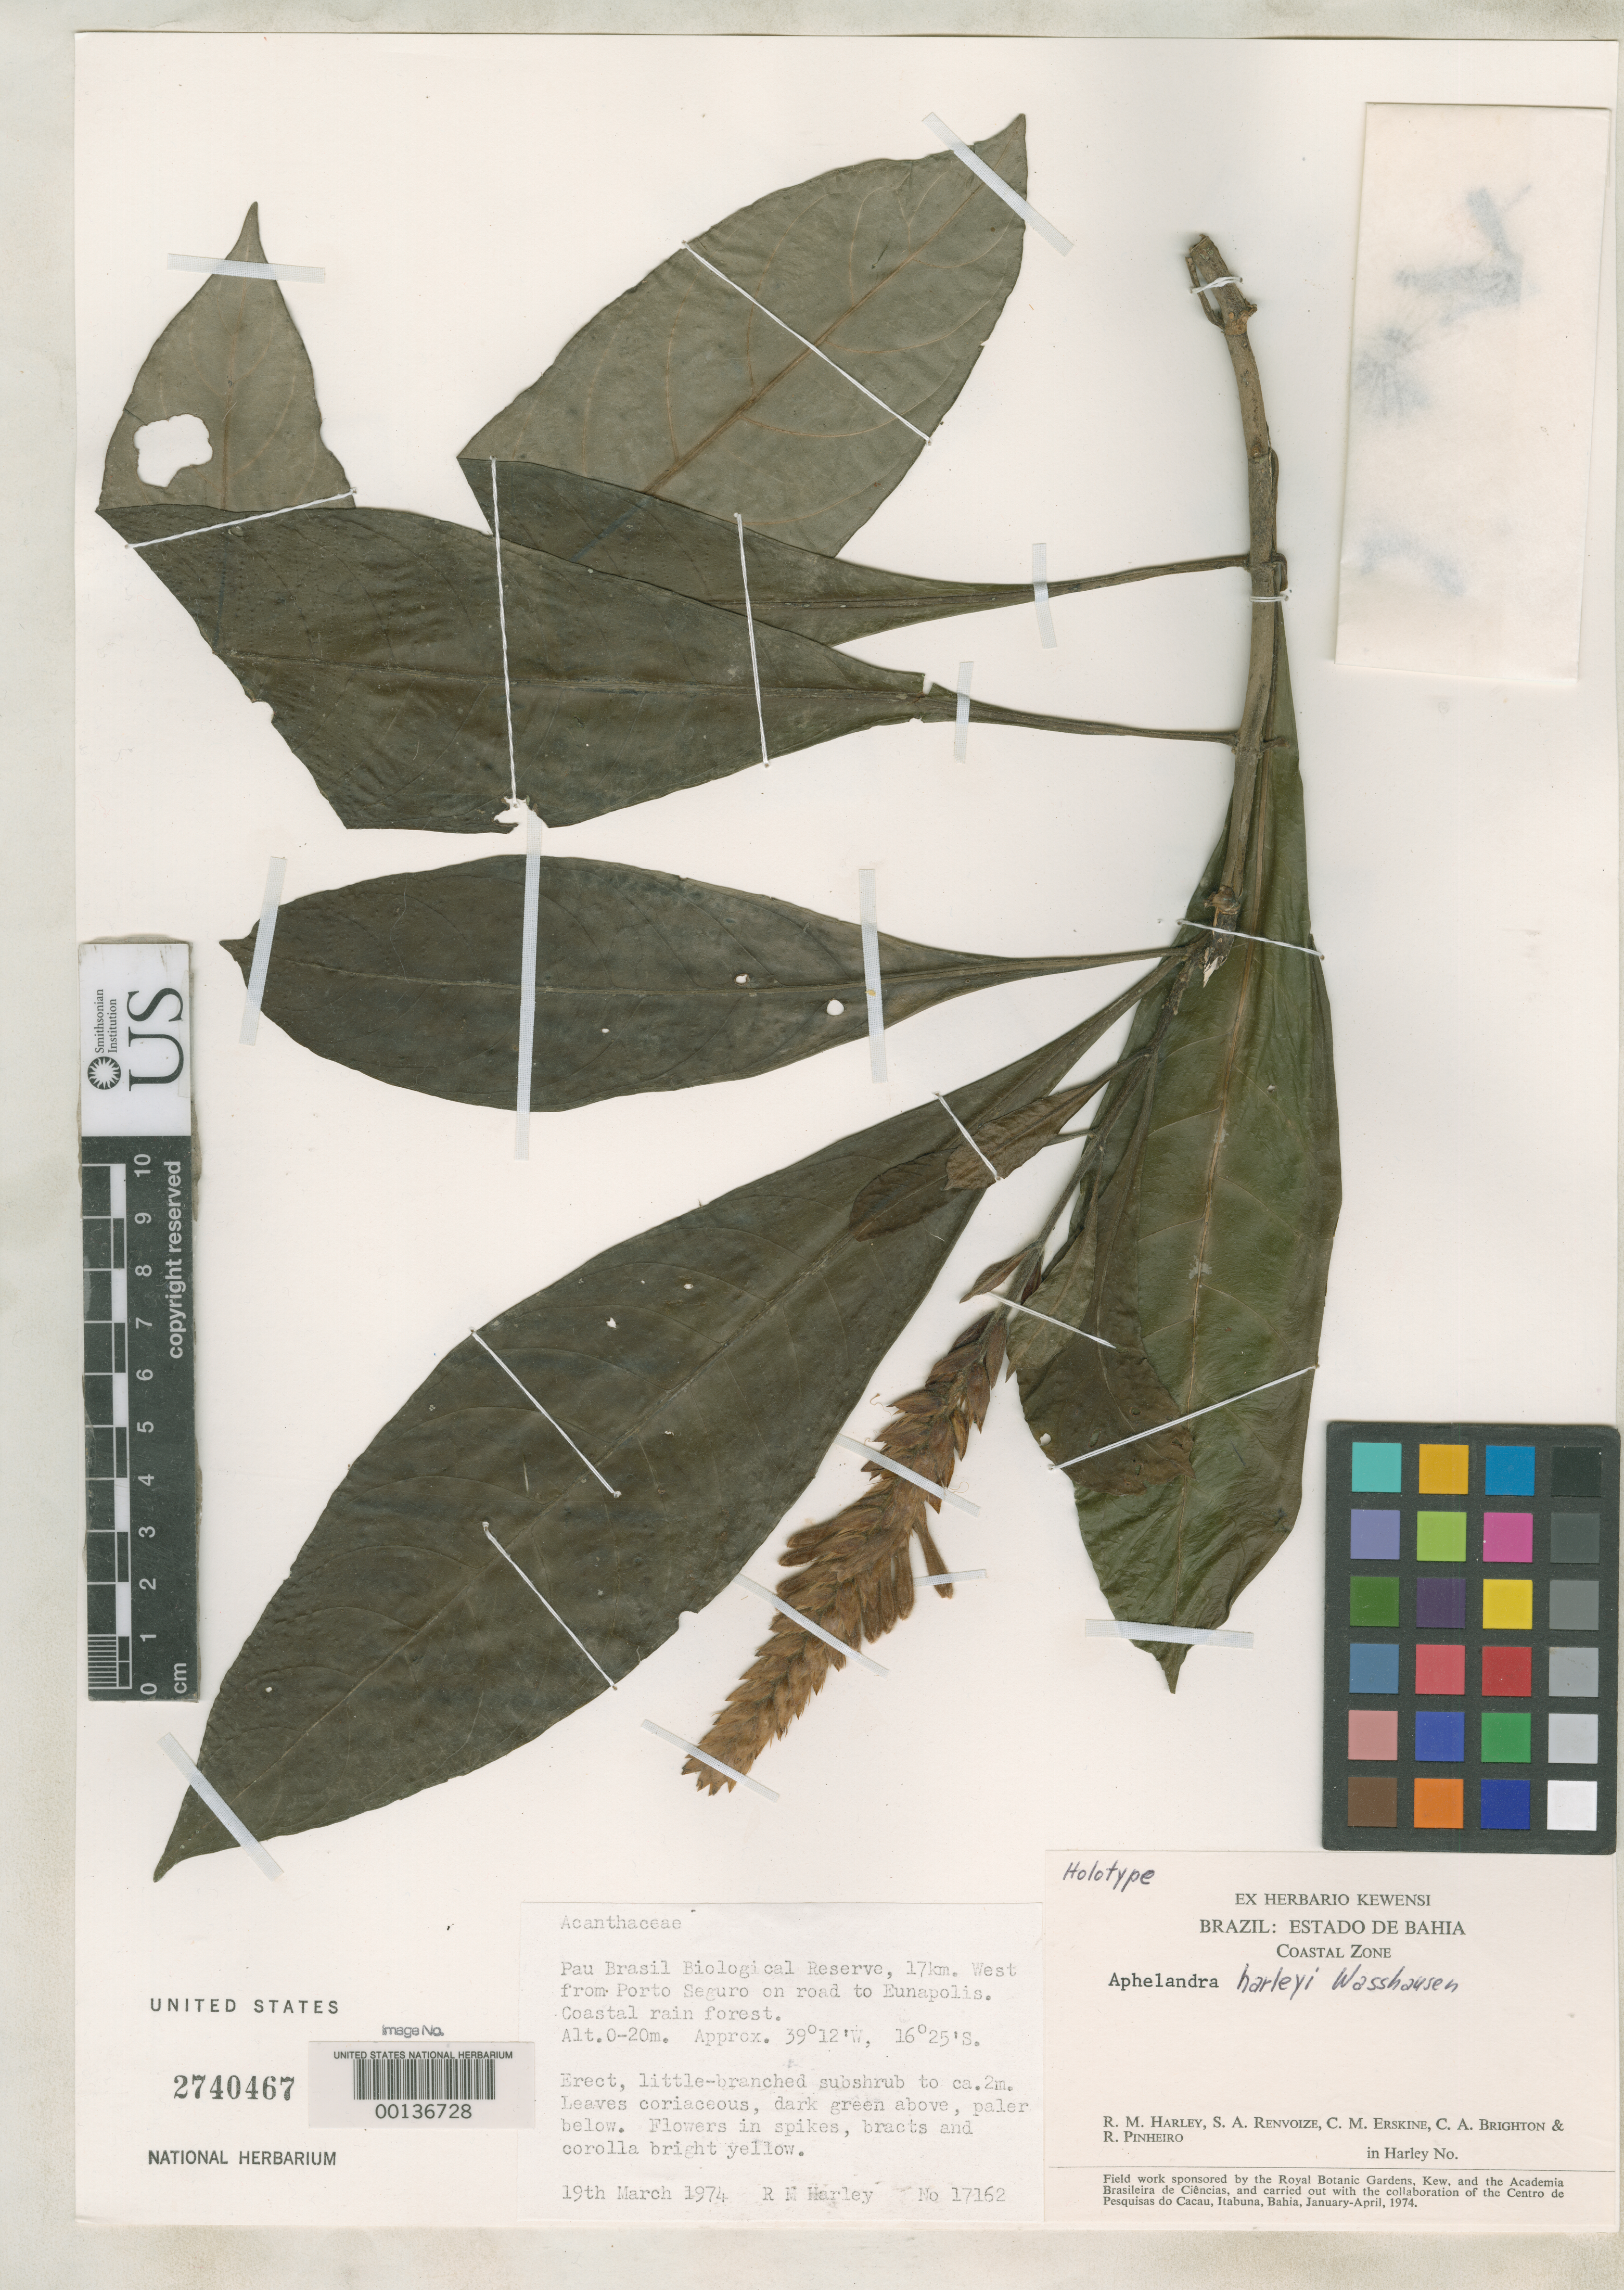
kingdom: Plantae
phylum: Tracheophyta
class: Magnoliopsida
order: Lamiales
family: Acanthaceae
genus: Aphelandra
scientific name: Aphelandra harleyi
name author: Wassh.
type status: Holotype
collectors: R. M. Harley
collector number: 17162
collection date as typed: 19 Mar 1974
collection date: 1974-03-19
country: Brazil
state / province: Bahia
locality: North of Esplanda city on road to Jaquera.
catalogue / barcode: US 2740467